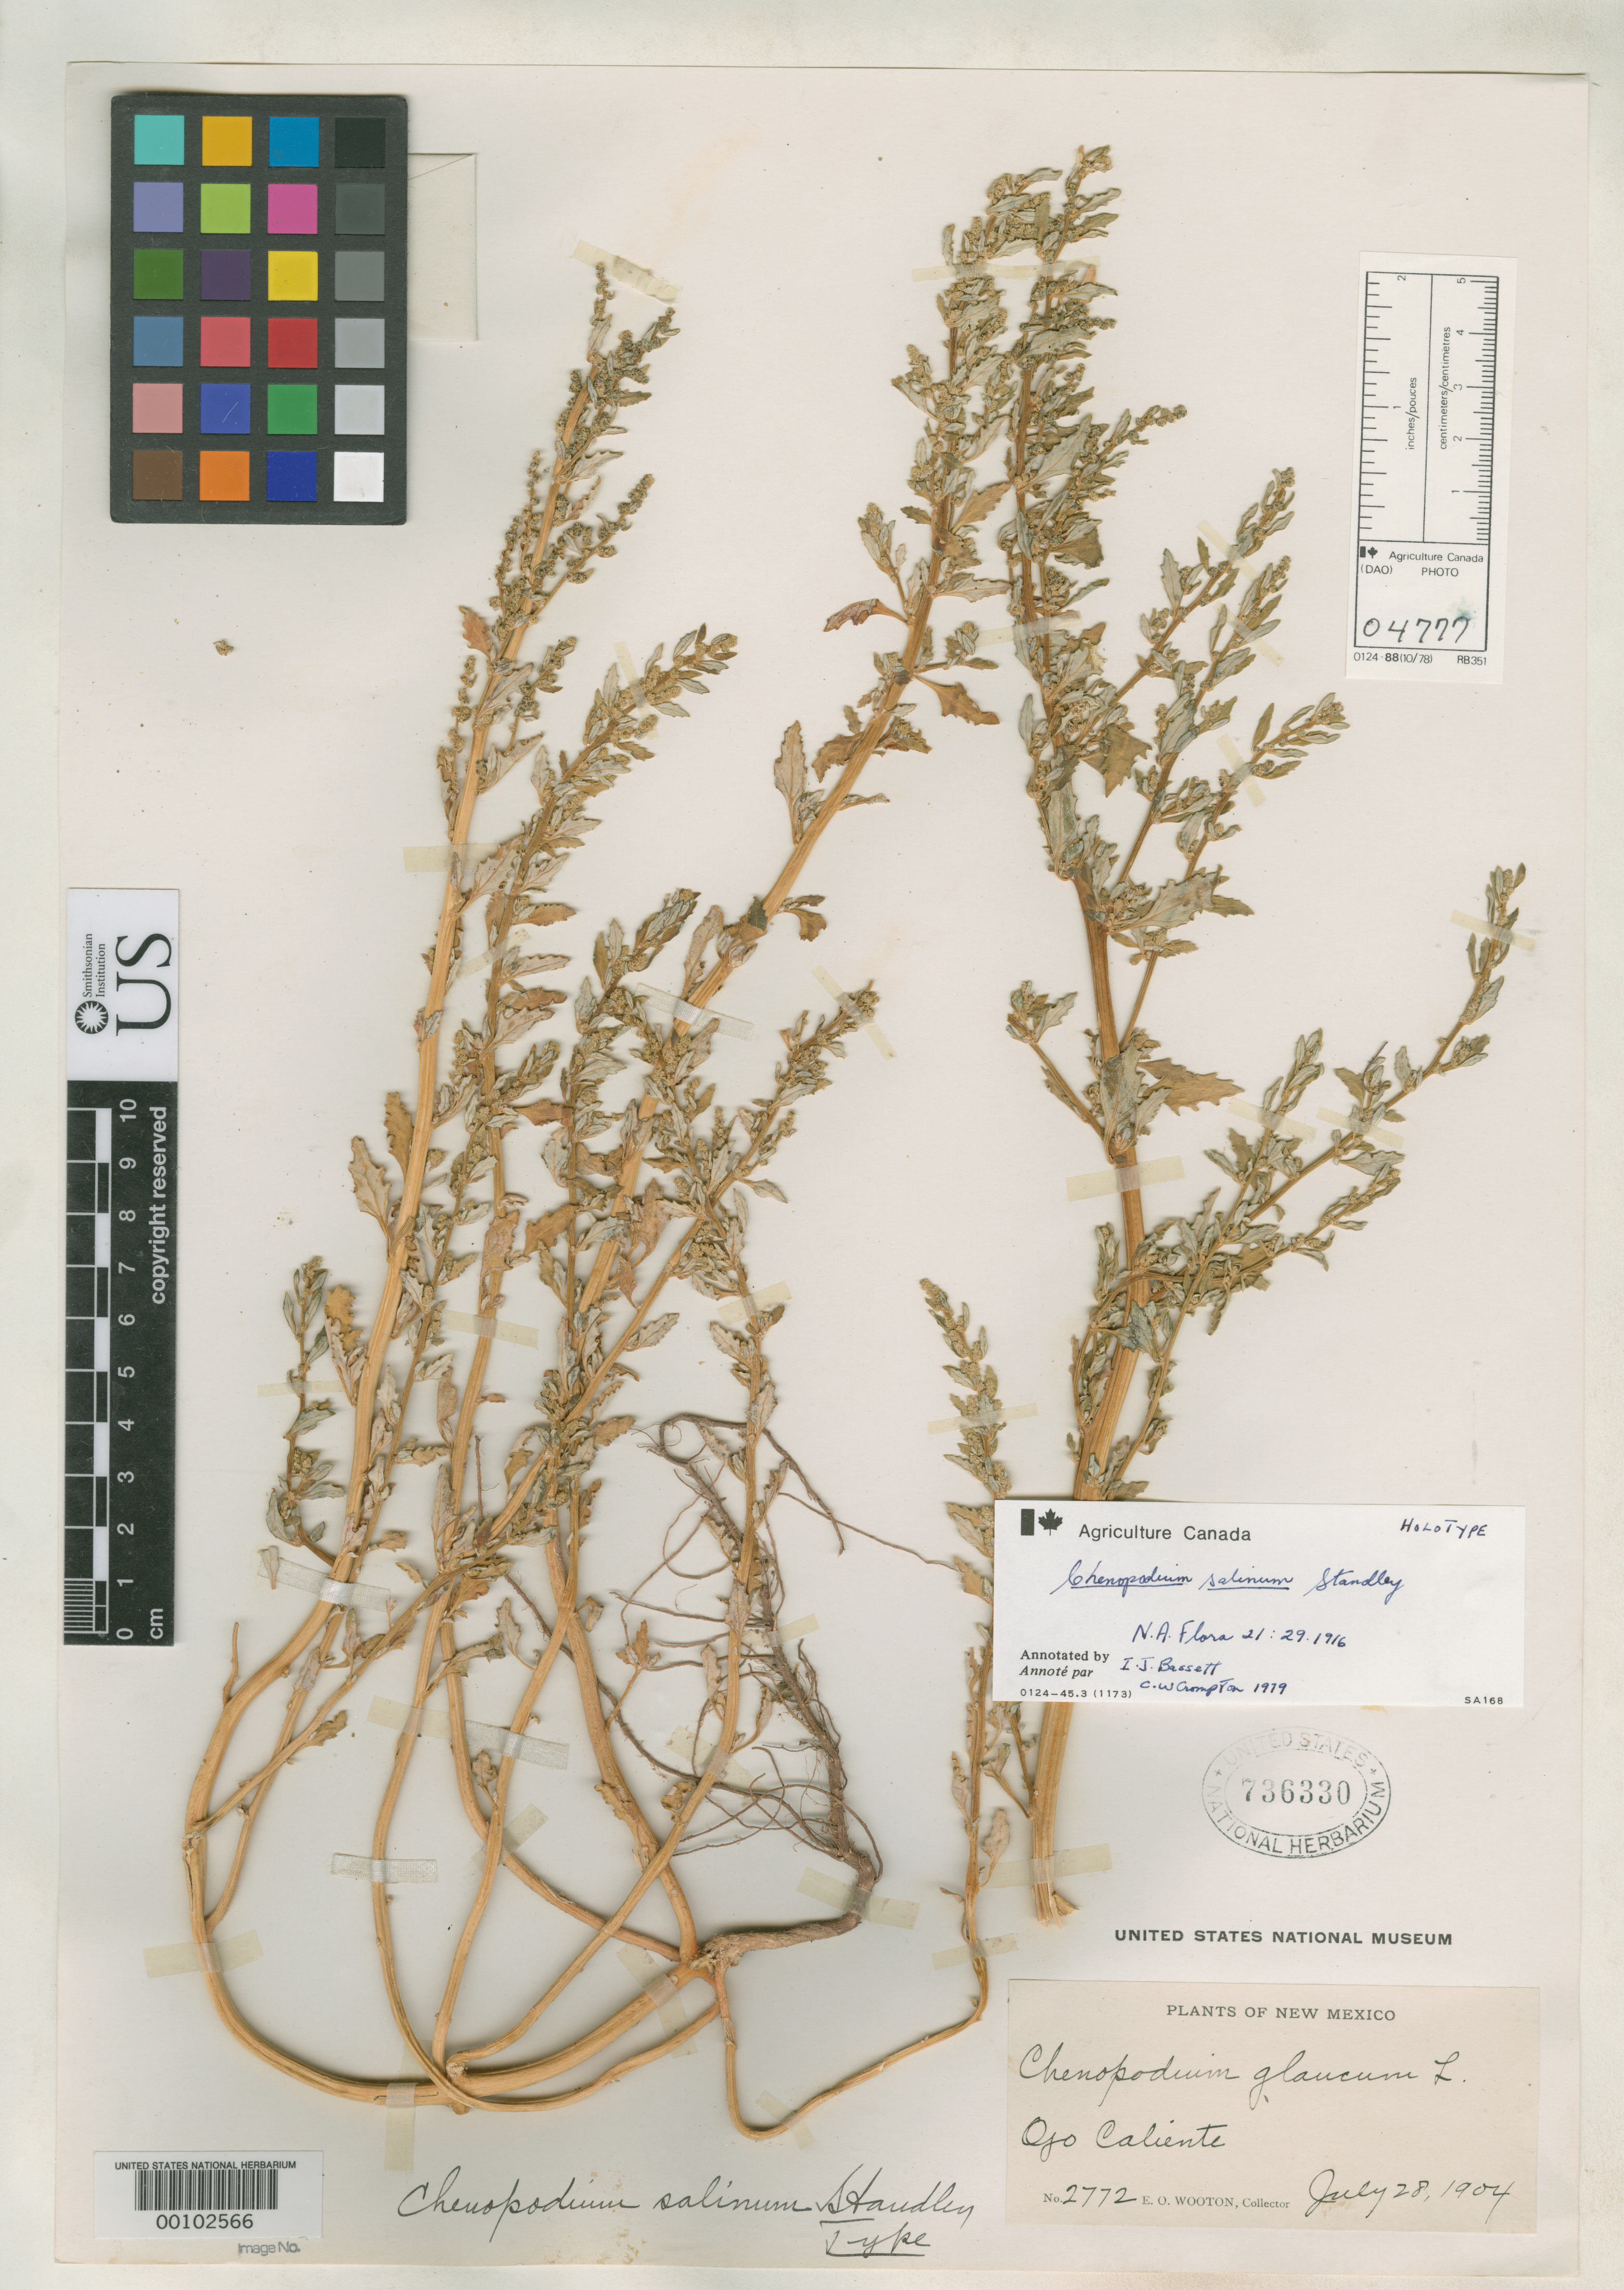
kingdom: Plantae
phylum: Tracheophyta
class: Magnoliopsida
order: Caryophyllales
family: Amaranthaceae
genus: Chenopodium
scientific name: Chenopodium salinum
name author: Standl.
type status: Holotype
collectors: E. O. Wooton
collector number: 2772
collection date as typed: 28 Jul 1904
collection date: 1904-07-28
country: United States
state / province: New Mexico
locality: Ojo Caliene.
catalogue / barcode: US 736330